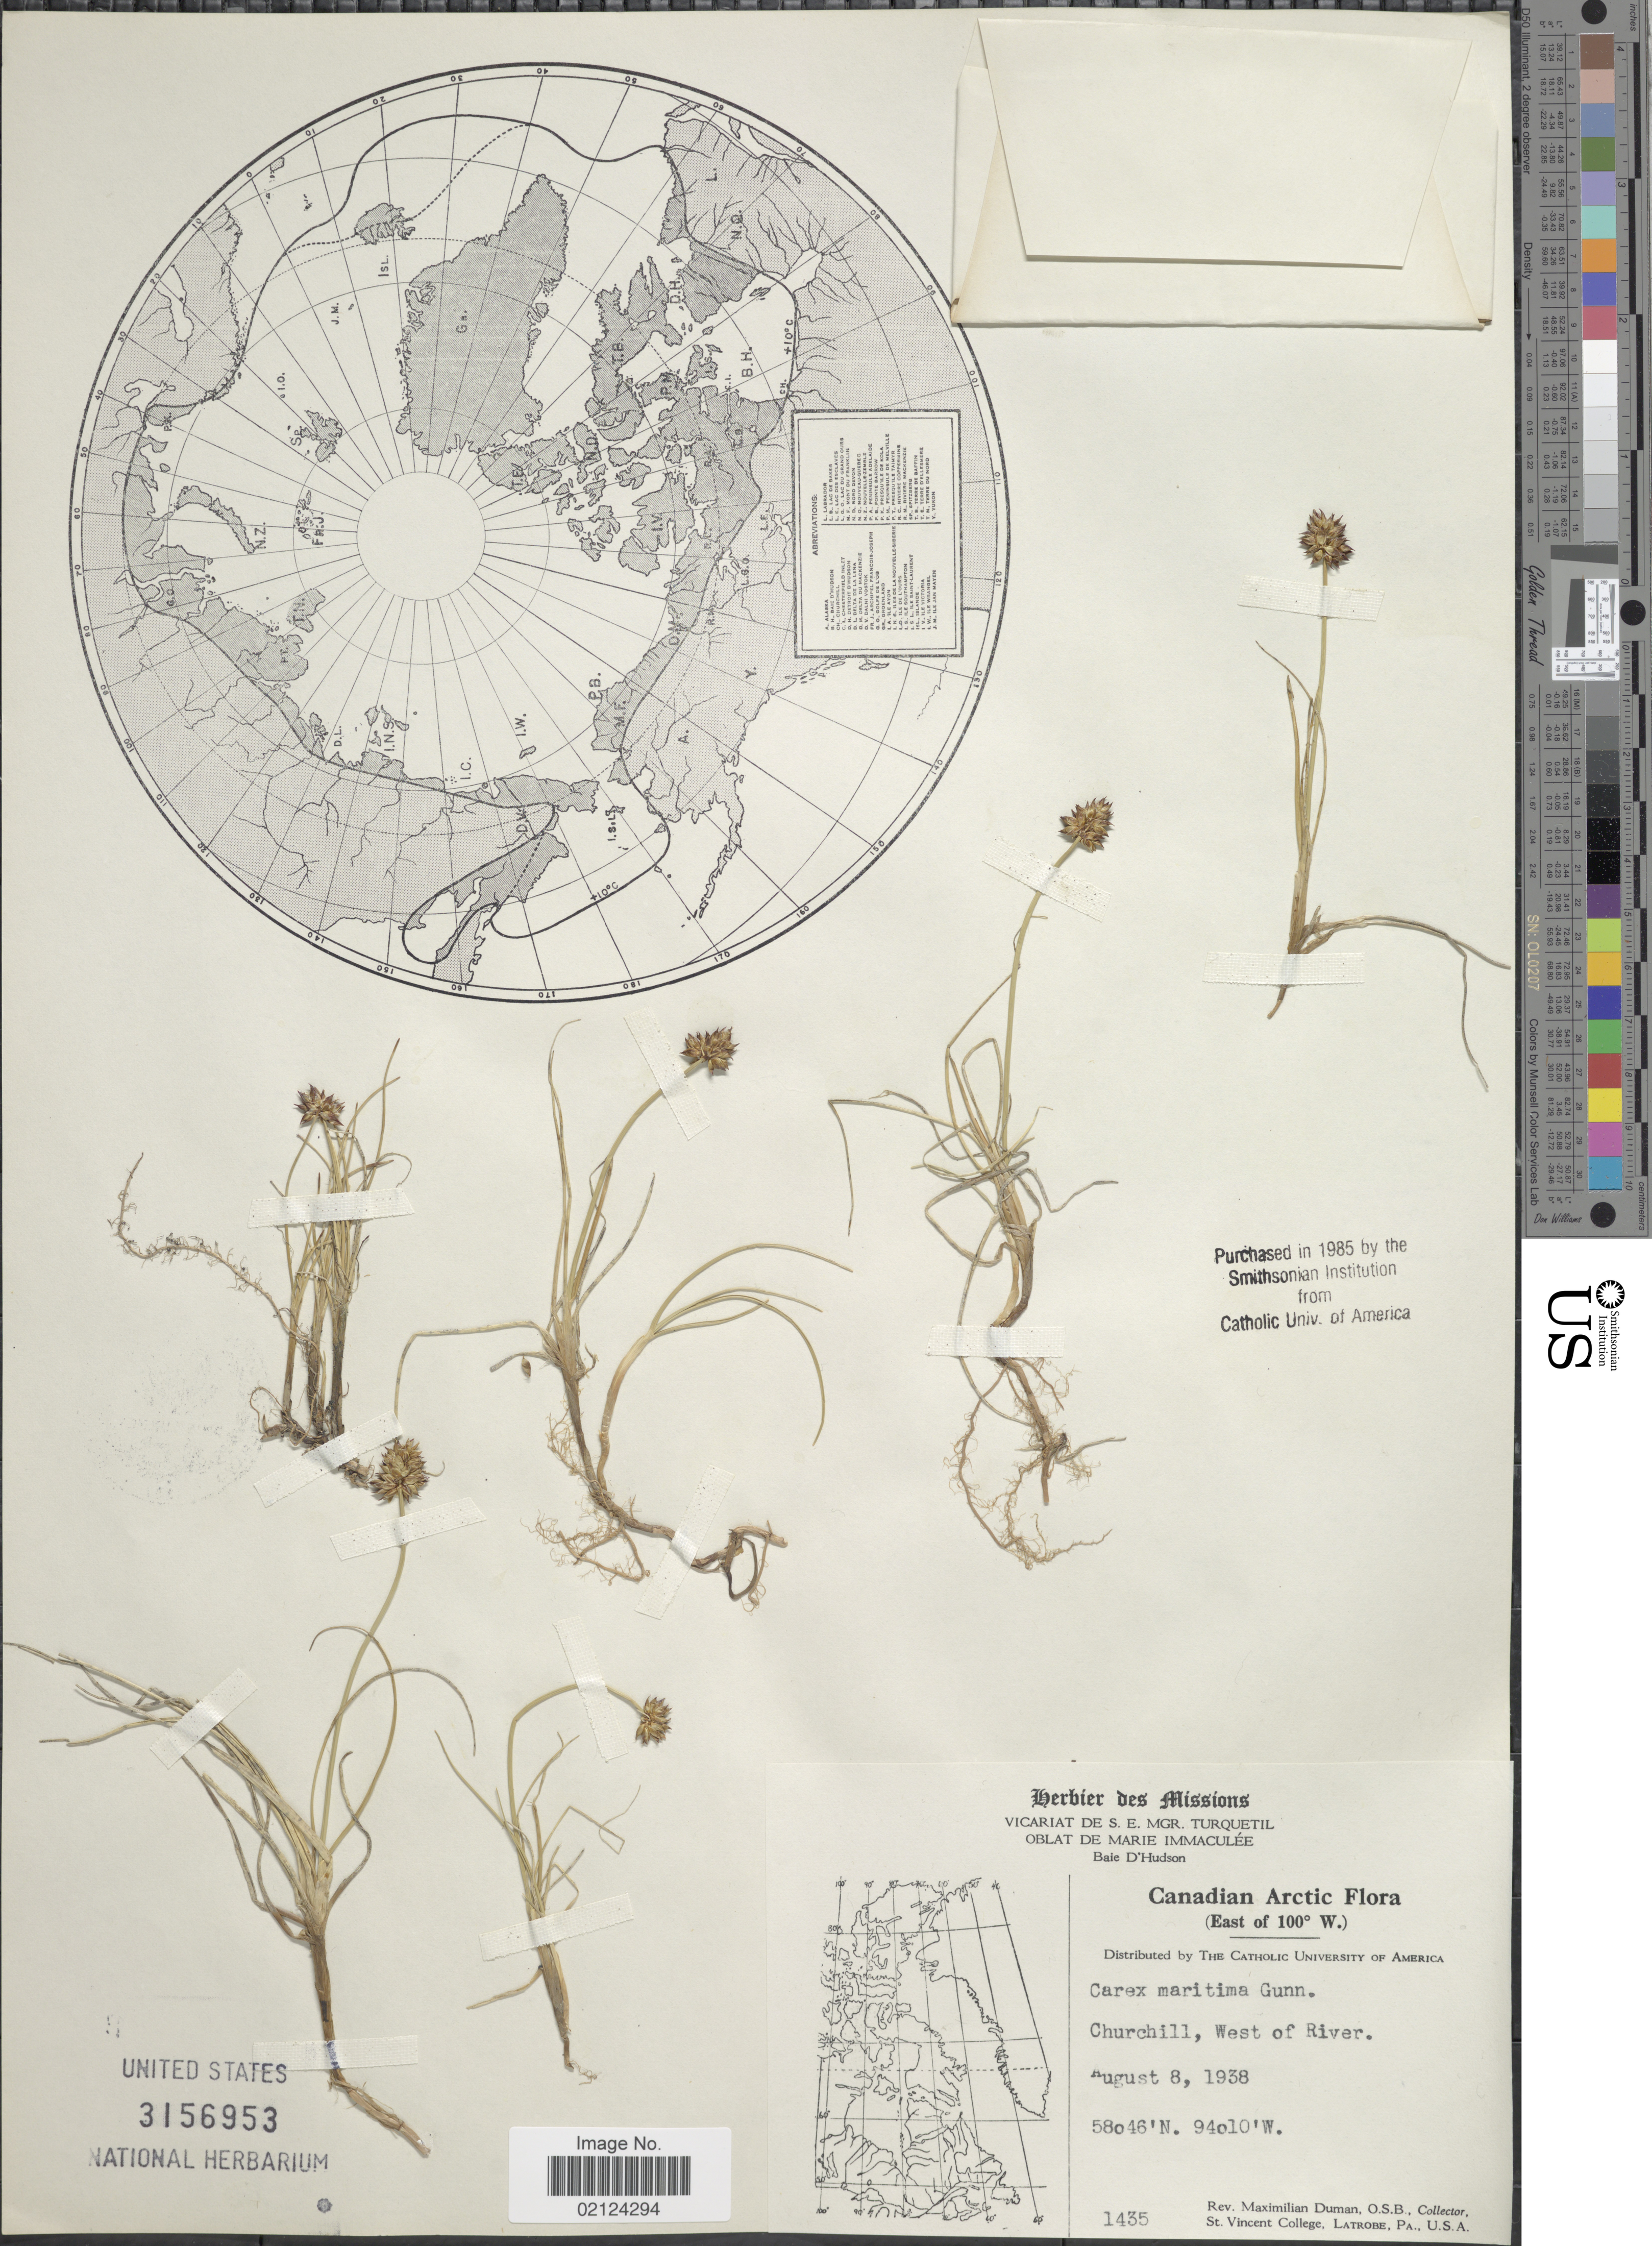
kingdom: Plantae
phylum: Tracheophyta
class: Liliopsida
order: Poales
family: Cyperaceae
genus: Carex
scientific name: Carex maritima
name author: Gunnerus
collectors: M. Duman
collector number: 1435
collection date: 1938-08-08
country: Canada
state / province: Manitoba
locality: Canadian Arctic, East of 100° W. Churchill, West of River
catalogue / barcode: US 3156953